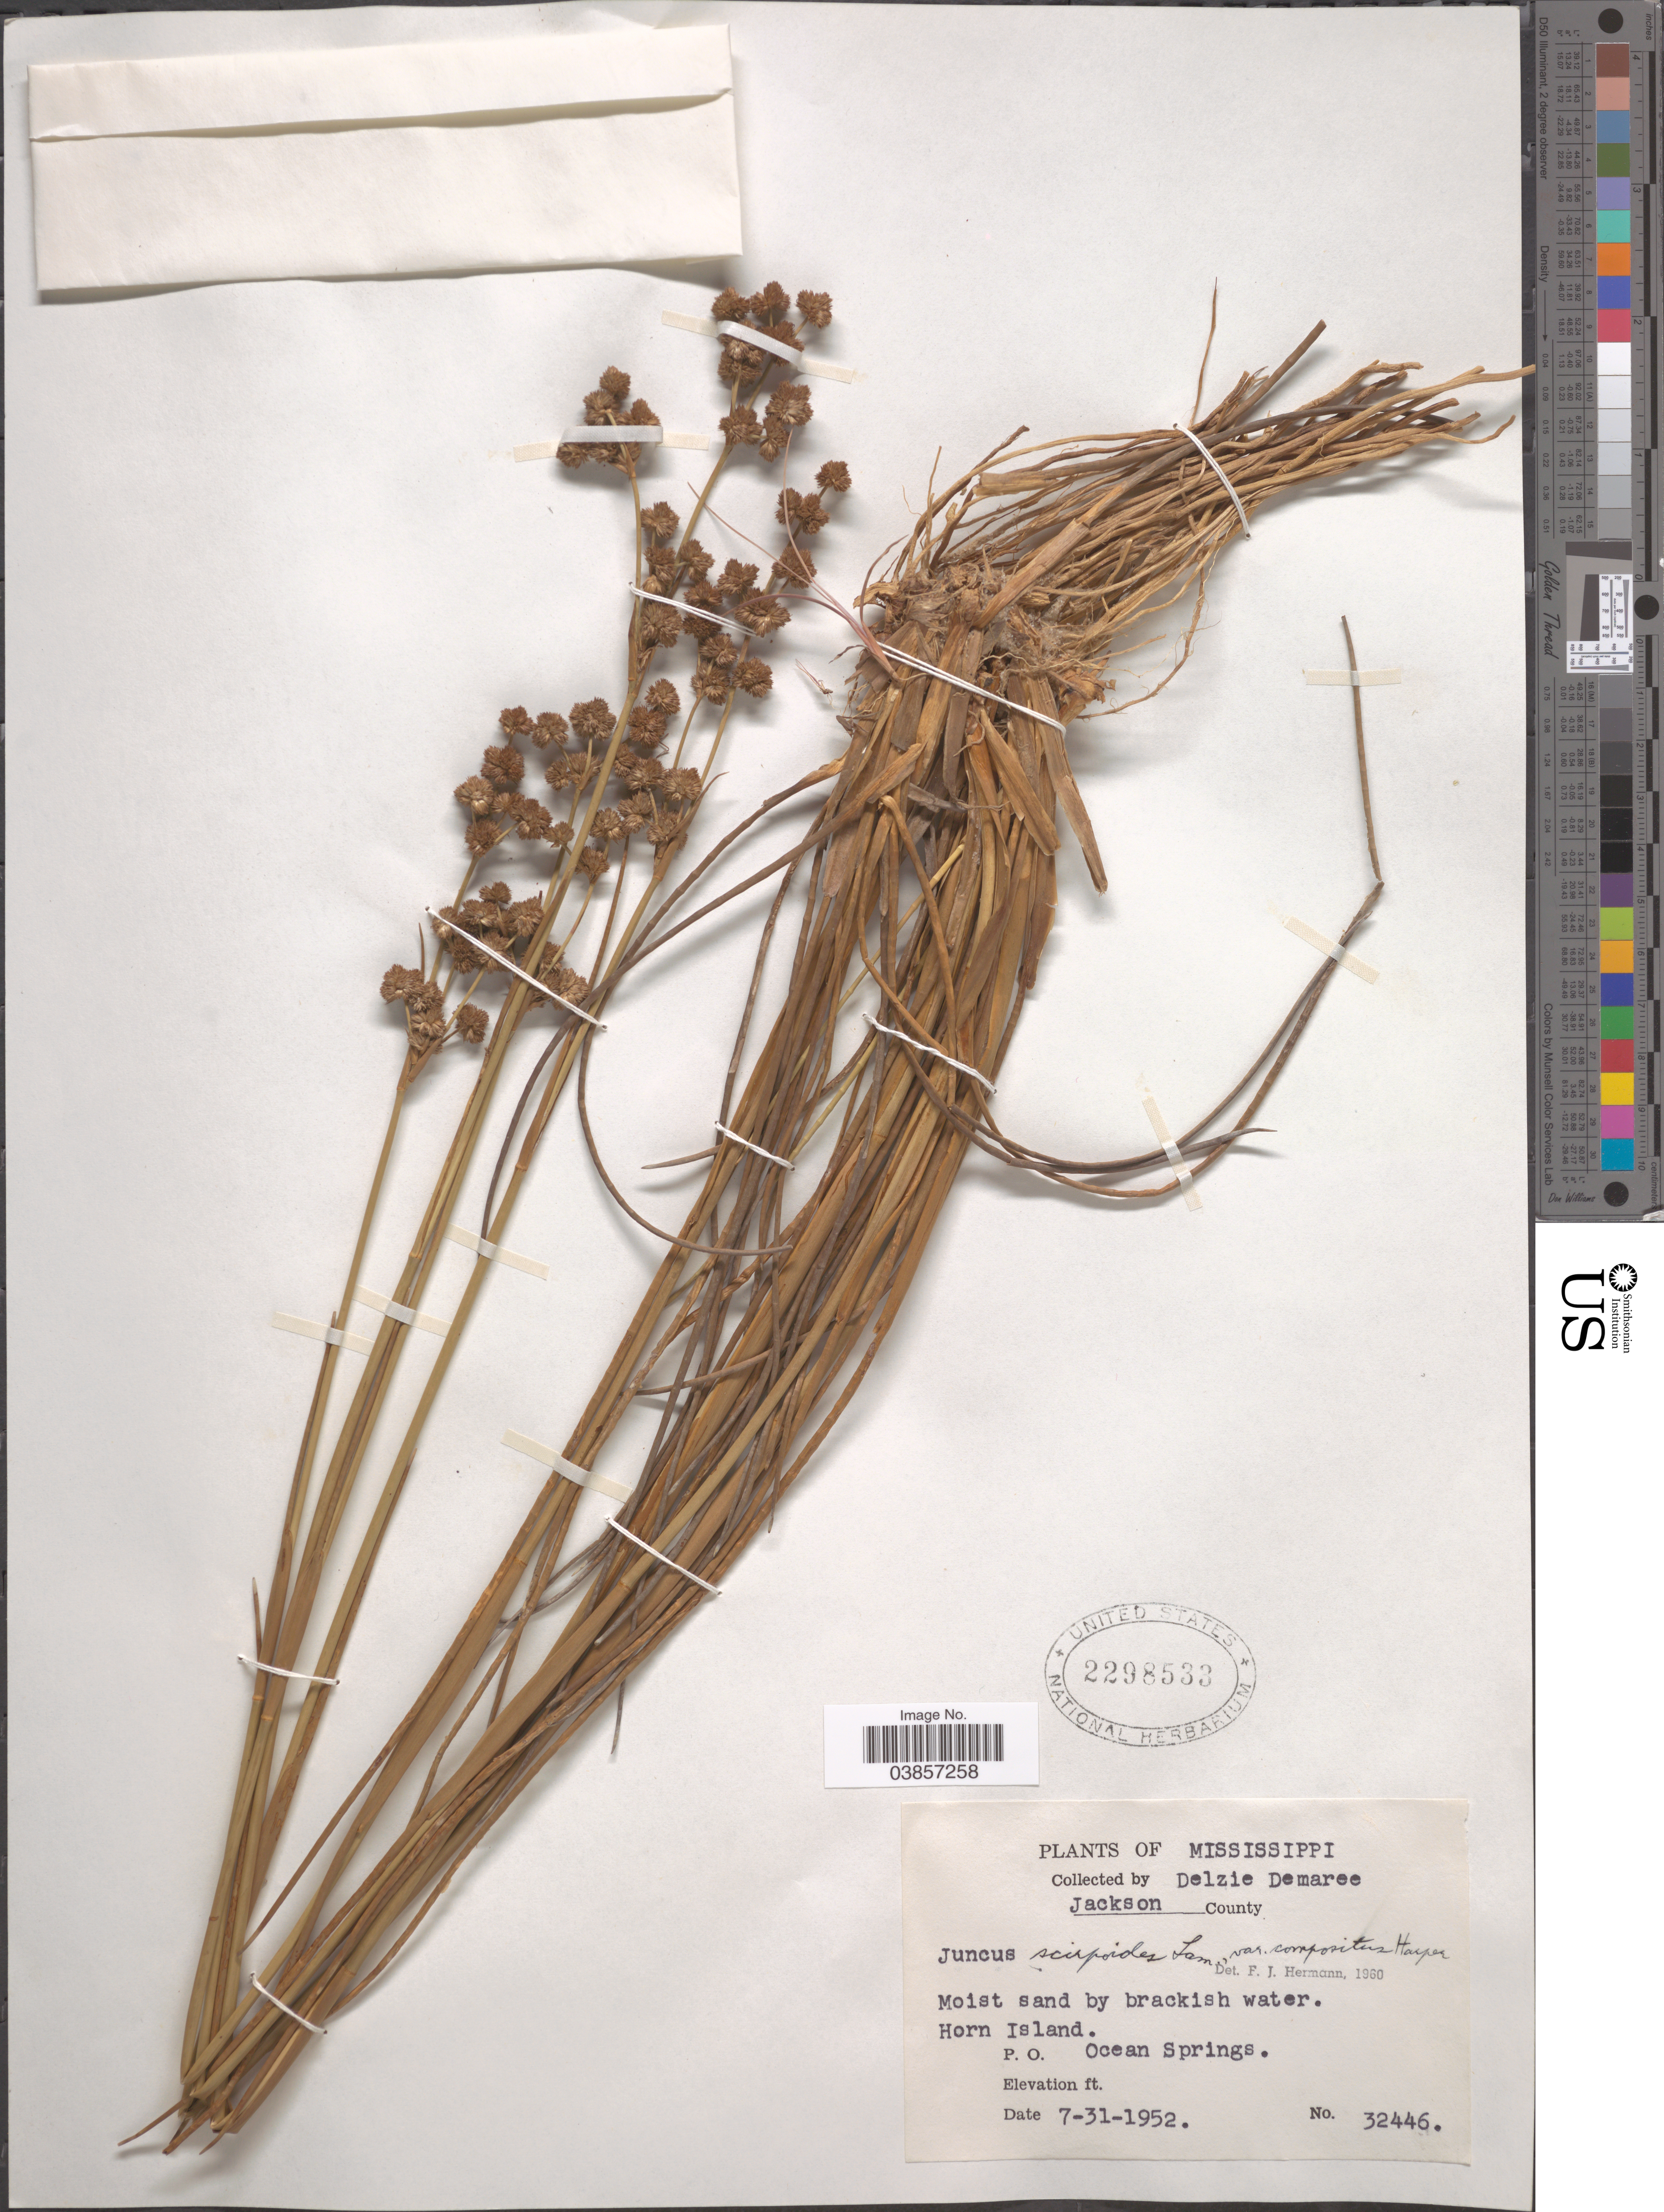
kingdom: Plantae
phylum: Tracheophyta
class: Liliopsida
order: Poales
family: Juncaceae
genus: Juncus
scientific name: Juncus scirpoides var. compositus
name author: R.M. Harper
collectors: D. Demaree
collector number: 32446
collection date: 1952-07-31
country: United States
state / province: Mississippi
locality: Jackson County. Horn Island. P. O. Ocean Springs.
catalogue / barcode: US 2298533